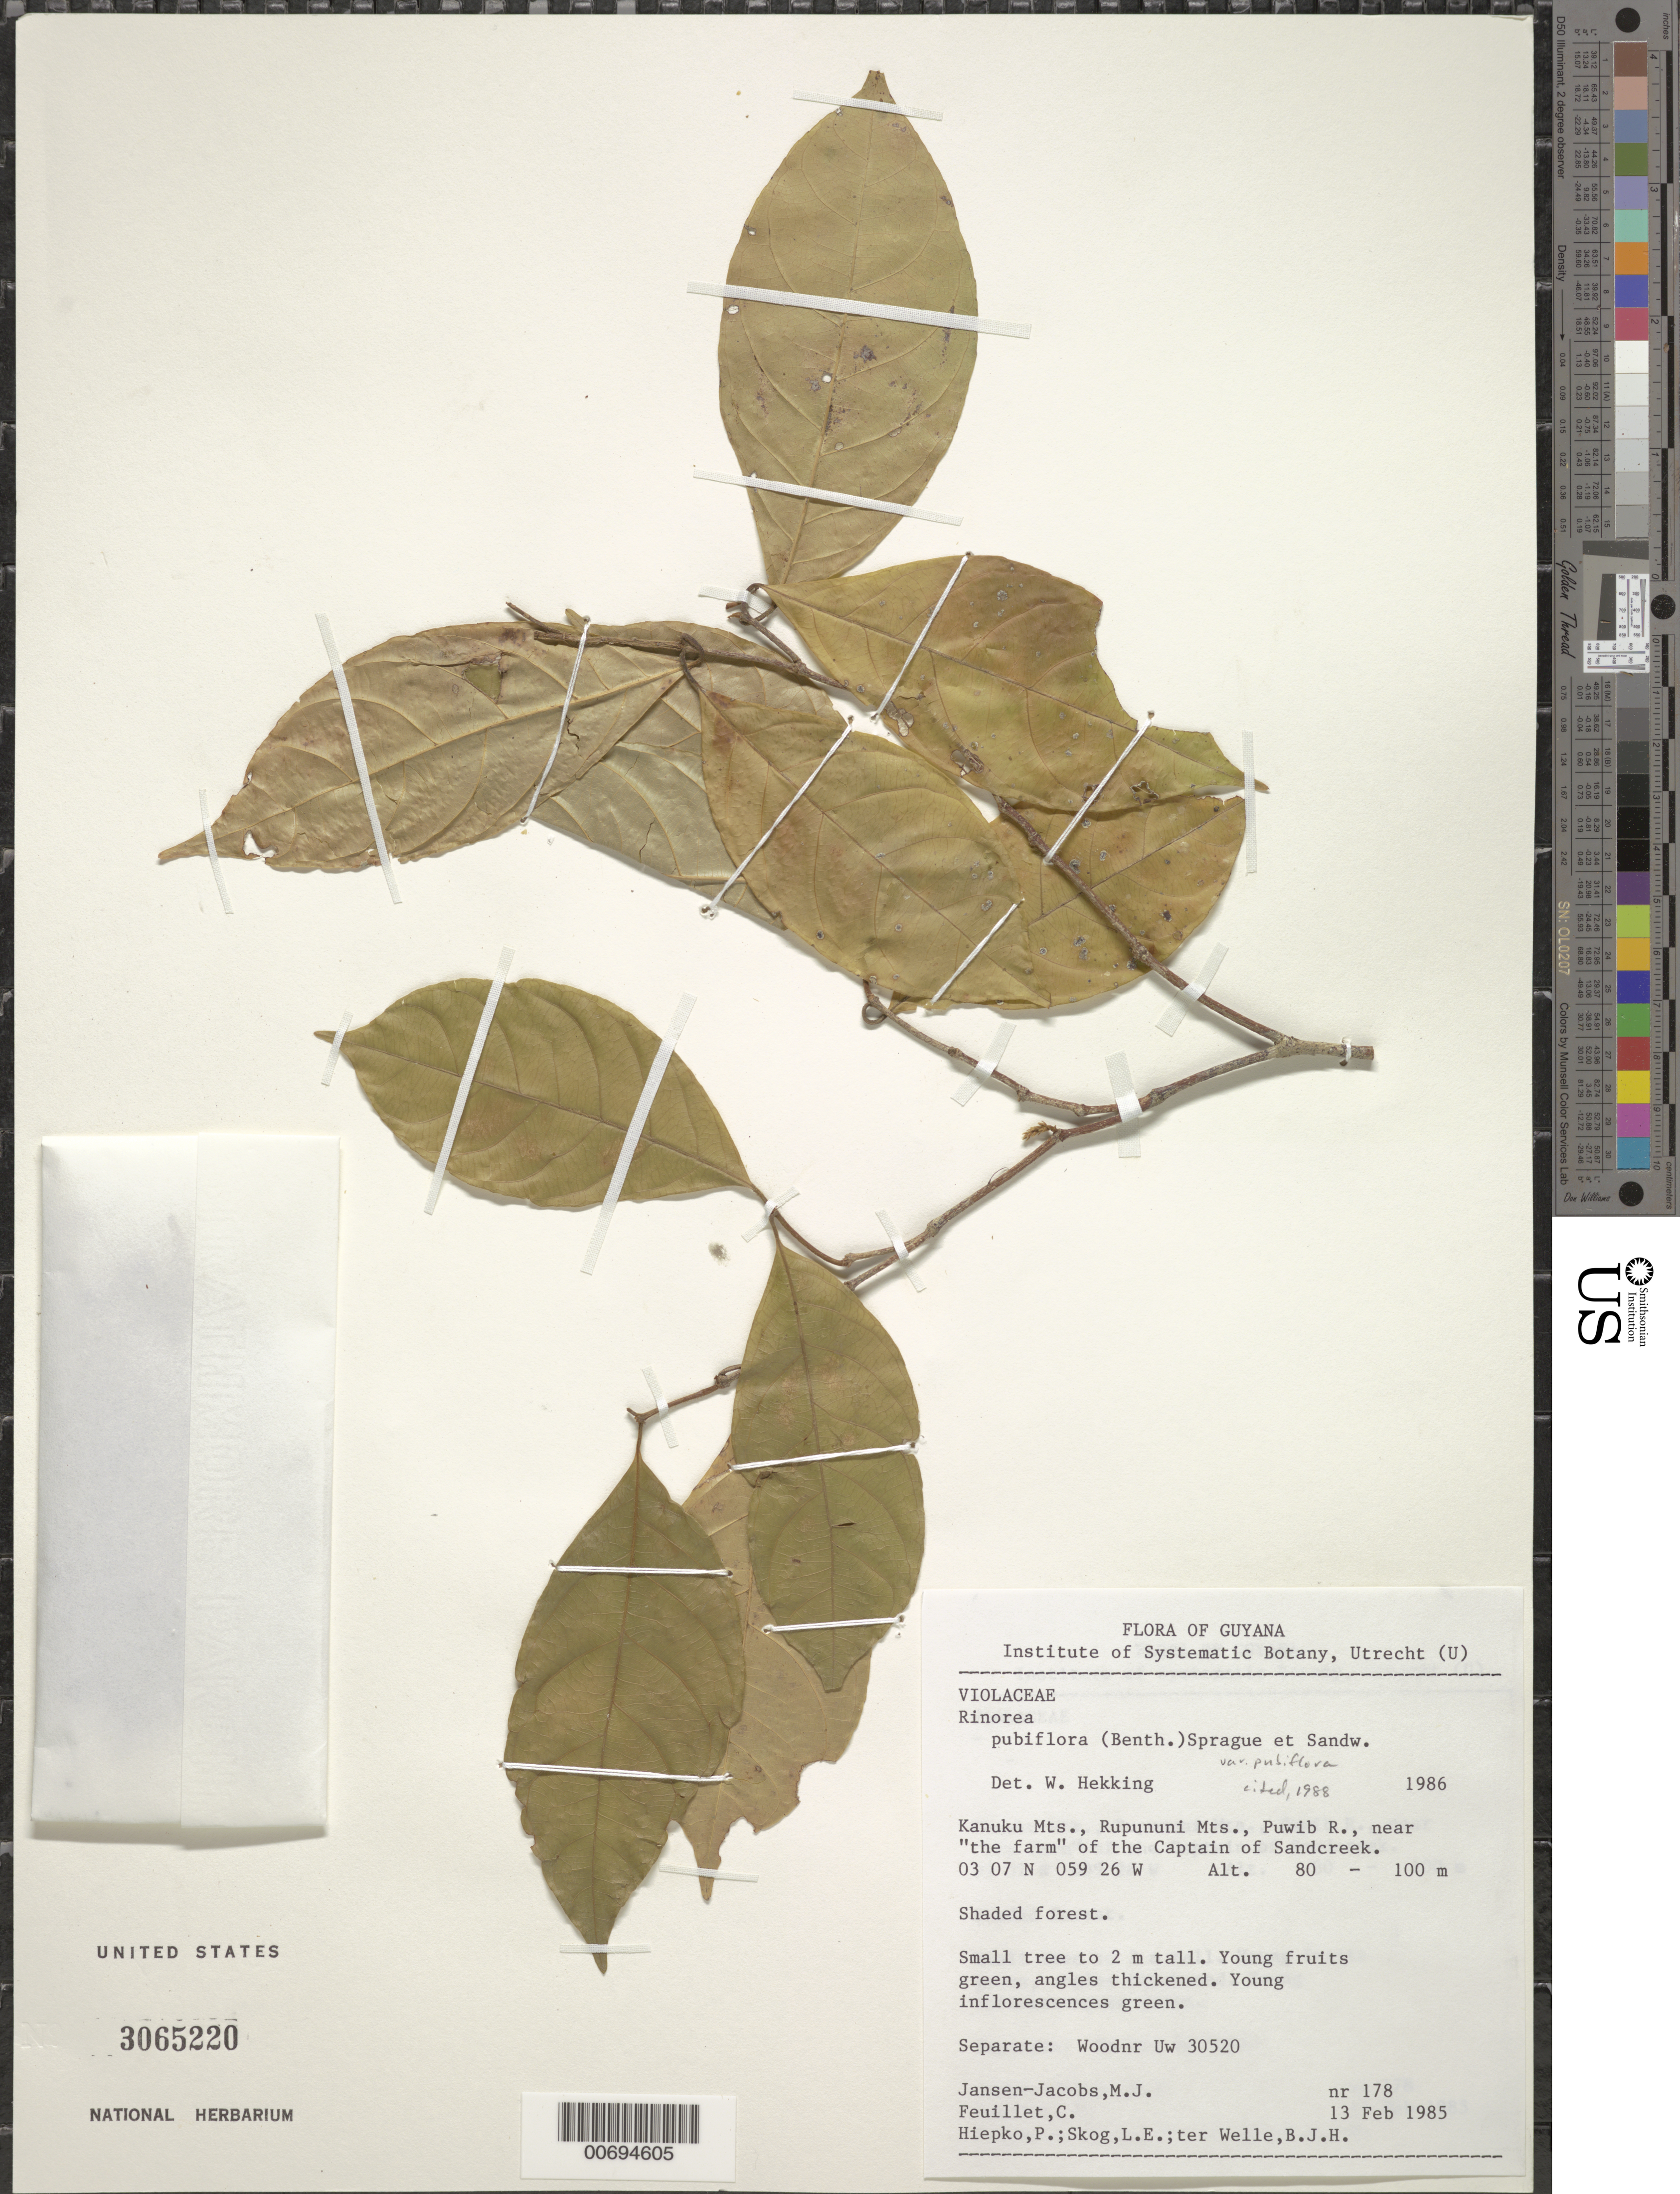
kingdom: Plantae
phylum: Tracheophyta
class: Magnoliopsida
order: Malpighiales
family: Violaceae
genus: Rinorea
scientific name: Rinorea pubiflora var. pubiflora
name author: (Benth.) Sprague & Sandwith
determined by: Hekking, W. H. A.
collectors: M. J. Jansen-Jacobs, C. Feuillet, P. H. Hiepko, L. E. Skog & B. Welle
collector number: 178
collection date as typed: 13-Feb-85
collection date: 1985-02-13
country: Guyana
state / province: U. Takutu-U. Essequibo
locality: Kanuku Mts., Rupununi R., Puwib R. near "the farm" of the Captain of Sandcreek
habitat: Shaded forest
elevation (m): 80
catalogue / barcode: US 3065220